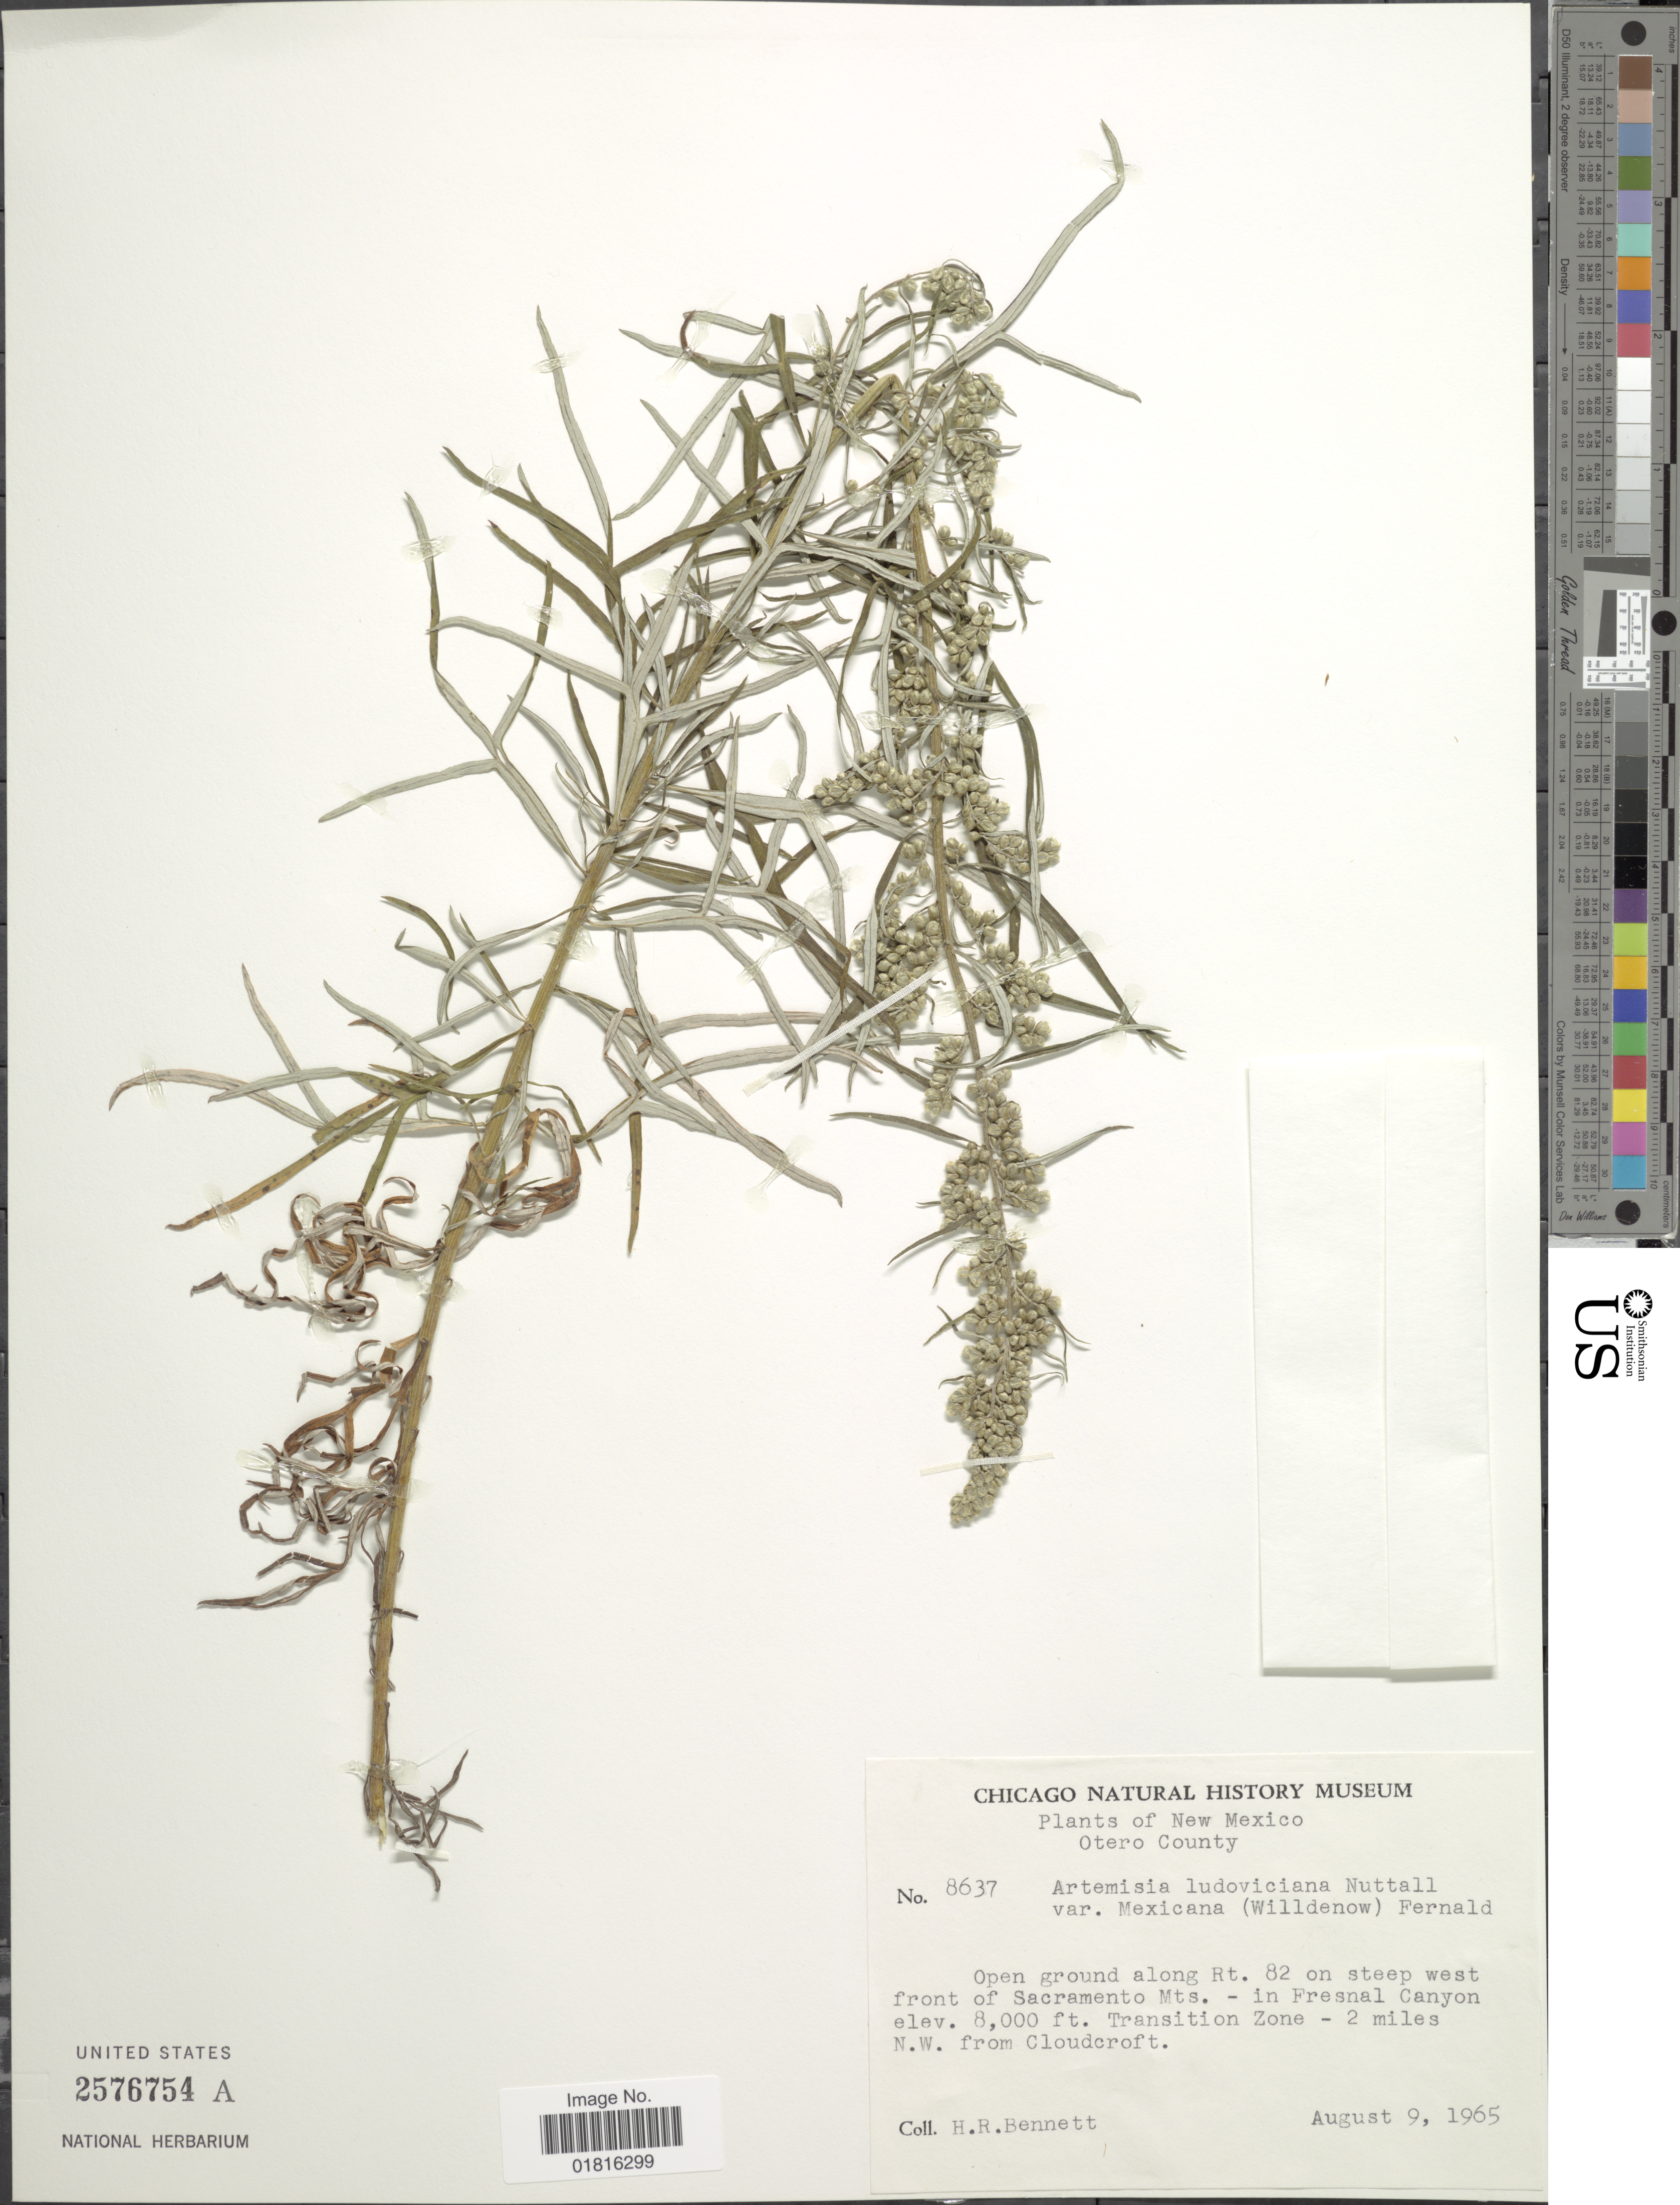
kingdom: Plantae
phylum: Tracheophyta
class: Magnoliopsida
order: Asterales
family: Asteraceae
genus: Artemisia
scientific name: Artemisia ludoviciana subsp. ludoviciana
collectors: H. R. Bennett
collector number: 8637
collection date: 1965-08-09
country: United States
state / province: New Mexico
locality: Otero County, Open ground along Rt. 82 on steep west front of Sacramento Mts - Fresnal Canyon, Transisiton Zone - 2 miles N.W. from Cloudcroft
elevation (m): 2438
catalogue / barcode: US 2576754A